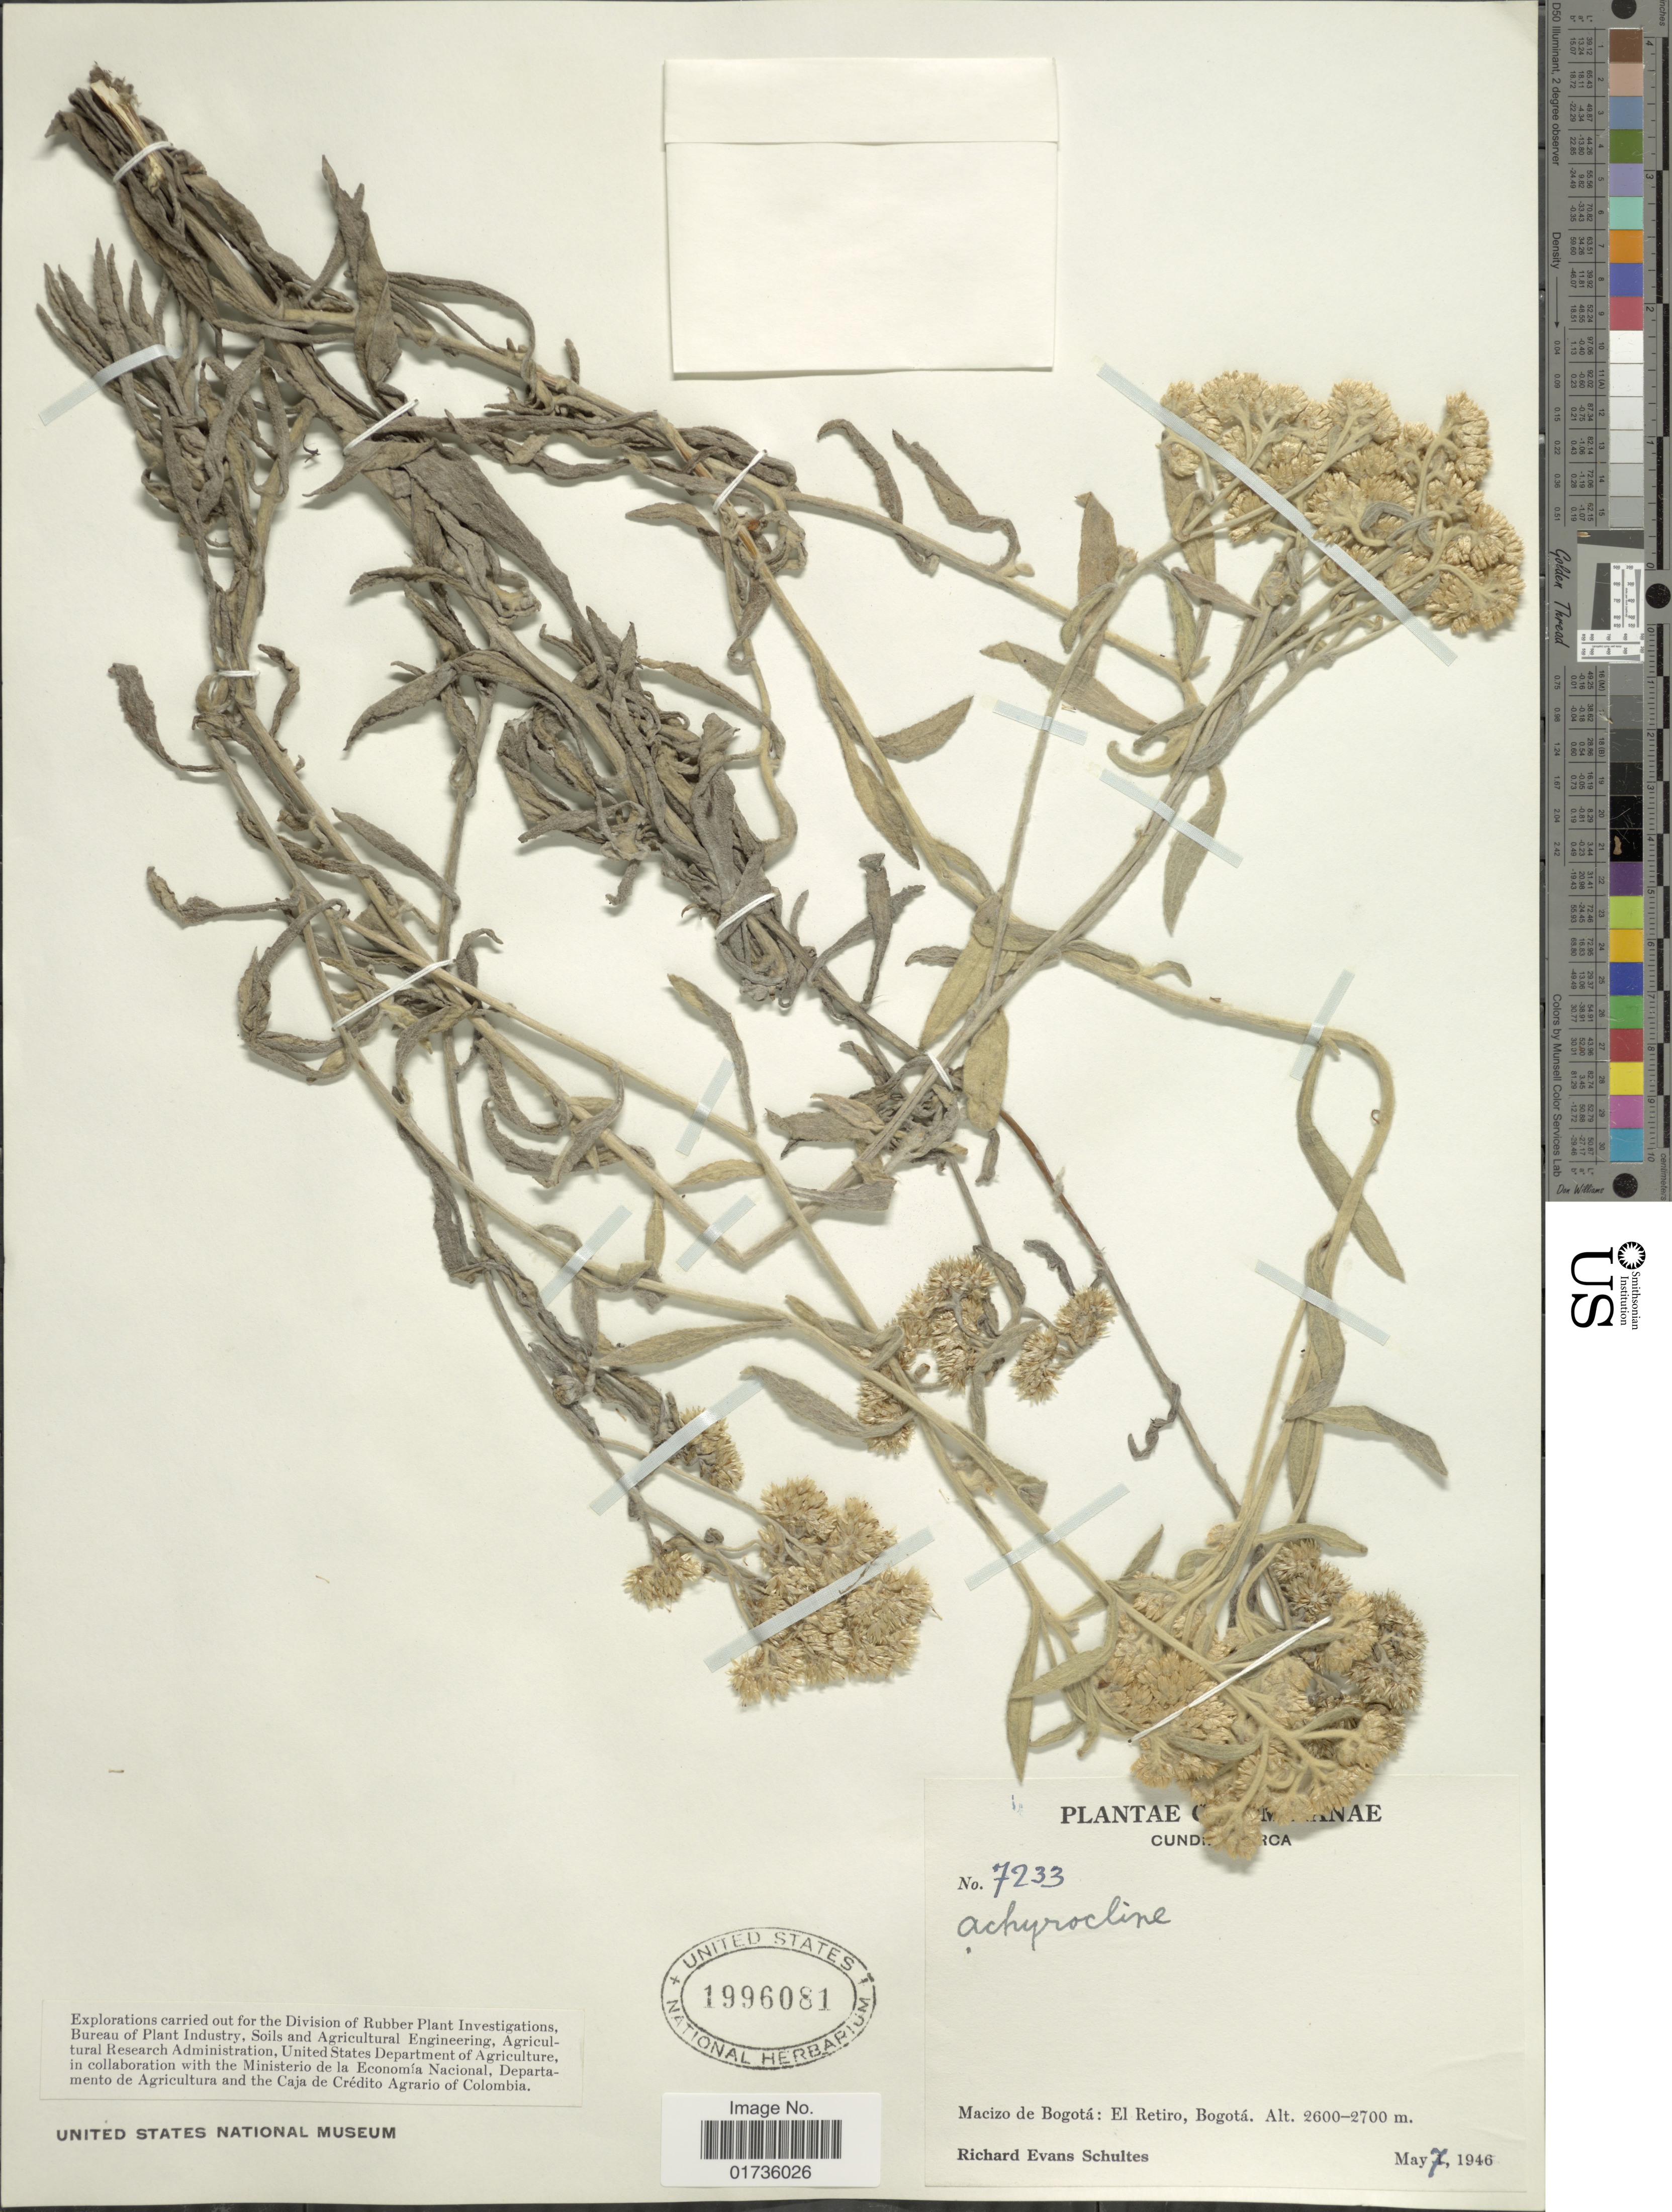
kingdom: Plantae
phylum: Tracheophyta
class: Magnoliopsida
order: Asterales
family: Asteraceae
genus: Achyrocline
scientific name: Achyrocline sp.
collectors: R. E. Schultes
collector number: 7233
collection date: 1946-05-07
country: Colombia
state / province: Cundinamarca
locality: Macizo de Bogotá: El Retiro, Bogotá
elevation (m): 2600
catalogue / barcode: US 1996081